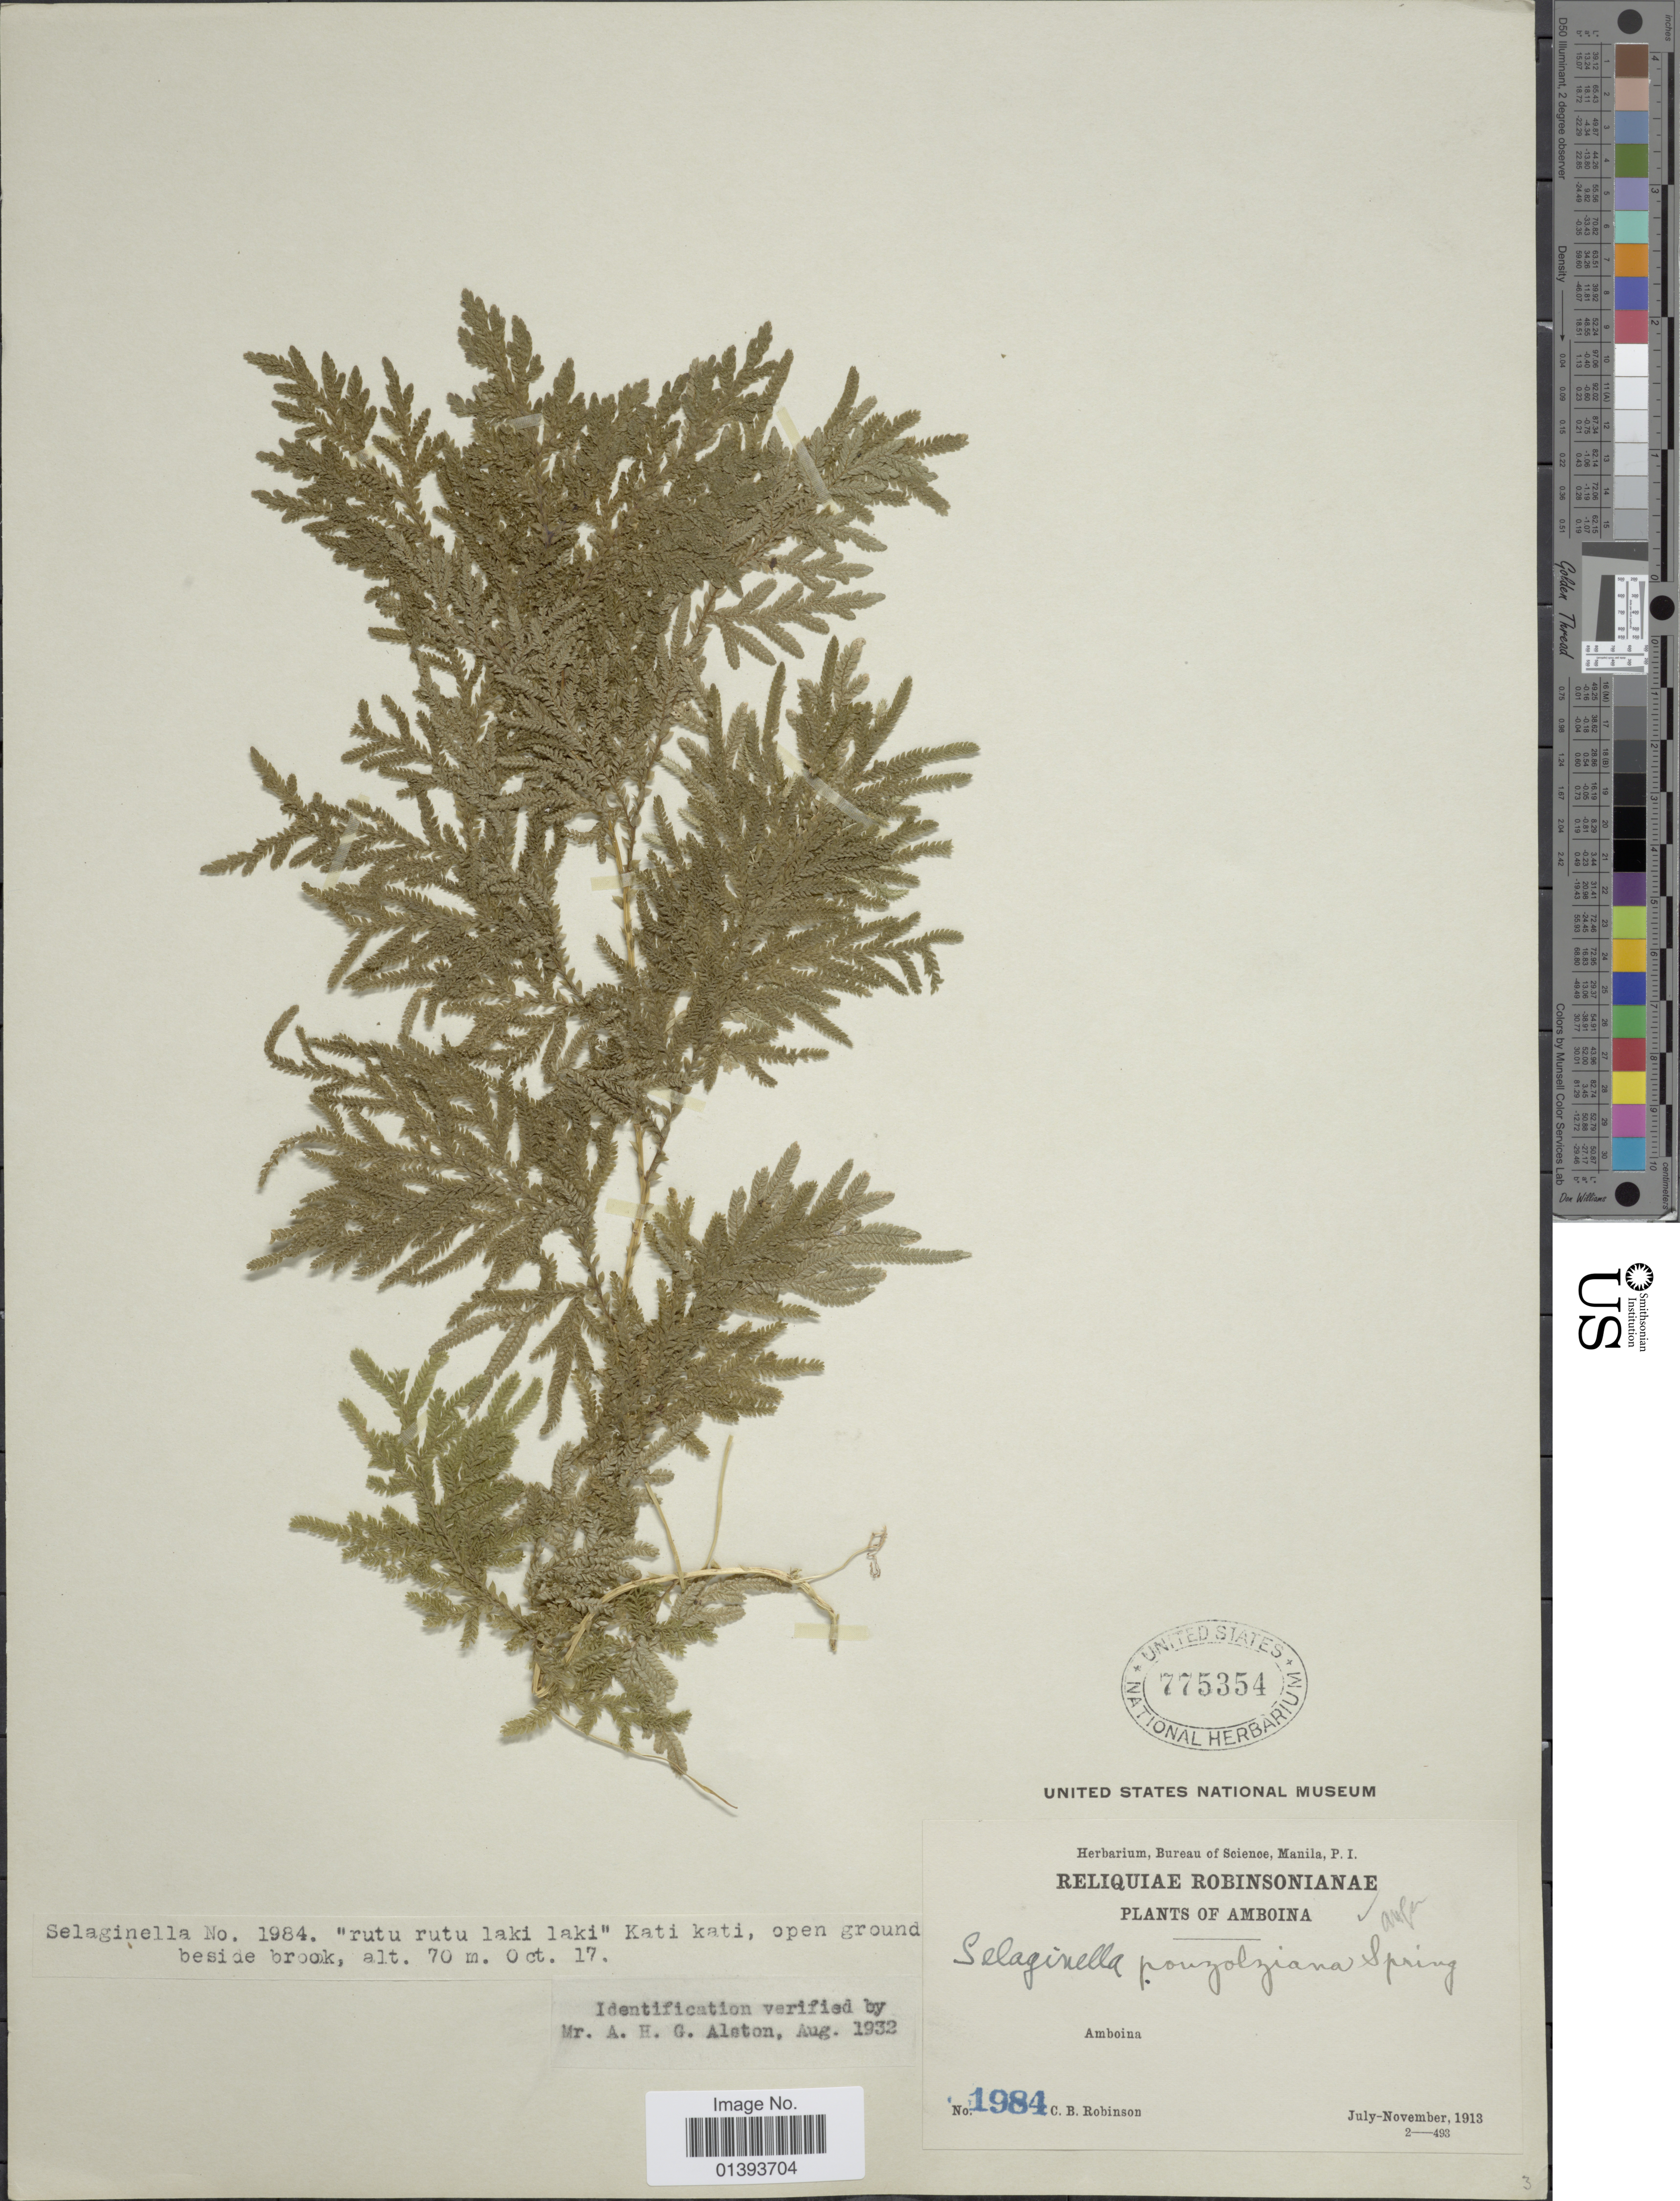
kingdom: Plantae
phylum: Tracheophyta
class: Lycopodiopsida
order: Selaginellales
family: Selaginellaceae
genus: Selaginella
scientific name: Selaginella delicatula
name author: (Desv.) Alston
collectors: C. Robinson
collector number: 1984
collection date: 1913-10-17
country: Indonesia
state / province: Maluku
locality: Amboina, "rutu rutu laki laki"Kati kati, open ground beside brook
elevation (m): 70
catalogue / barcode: US 775354